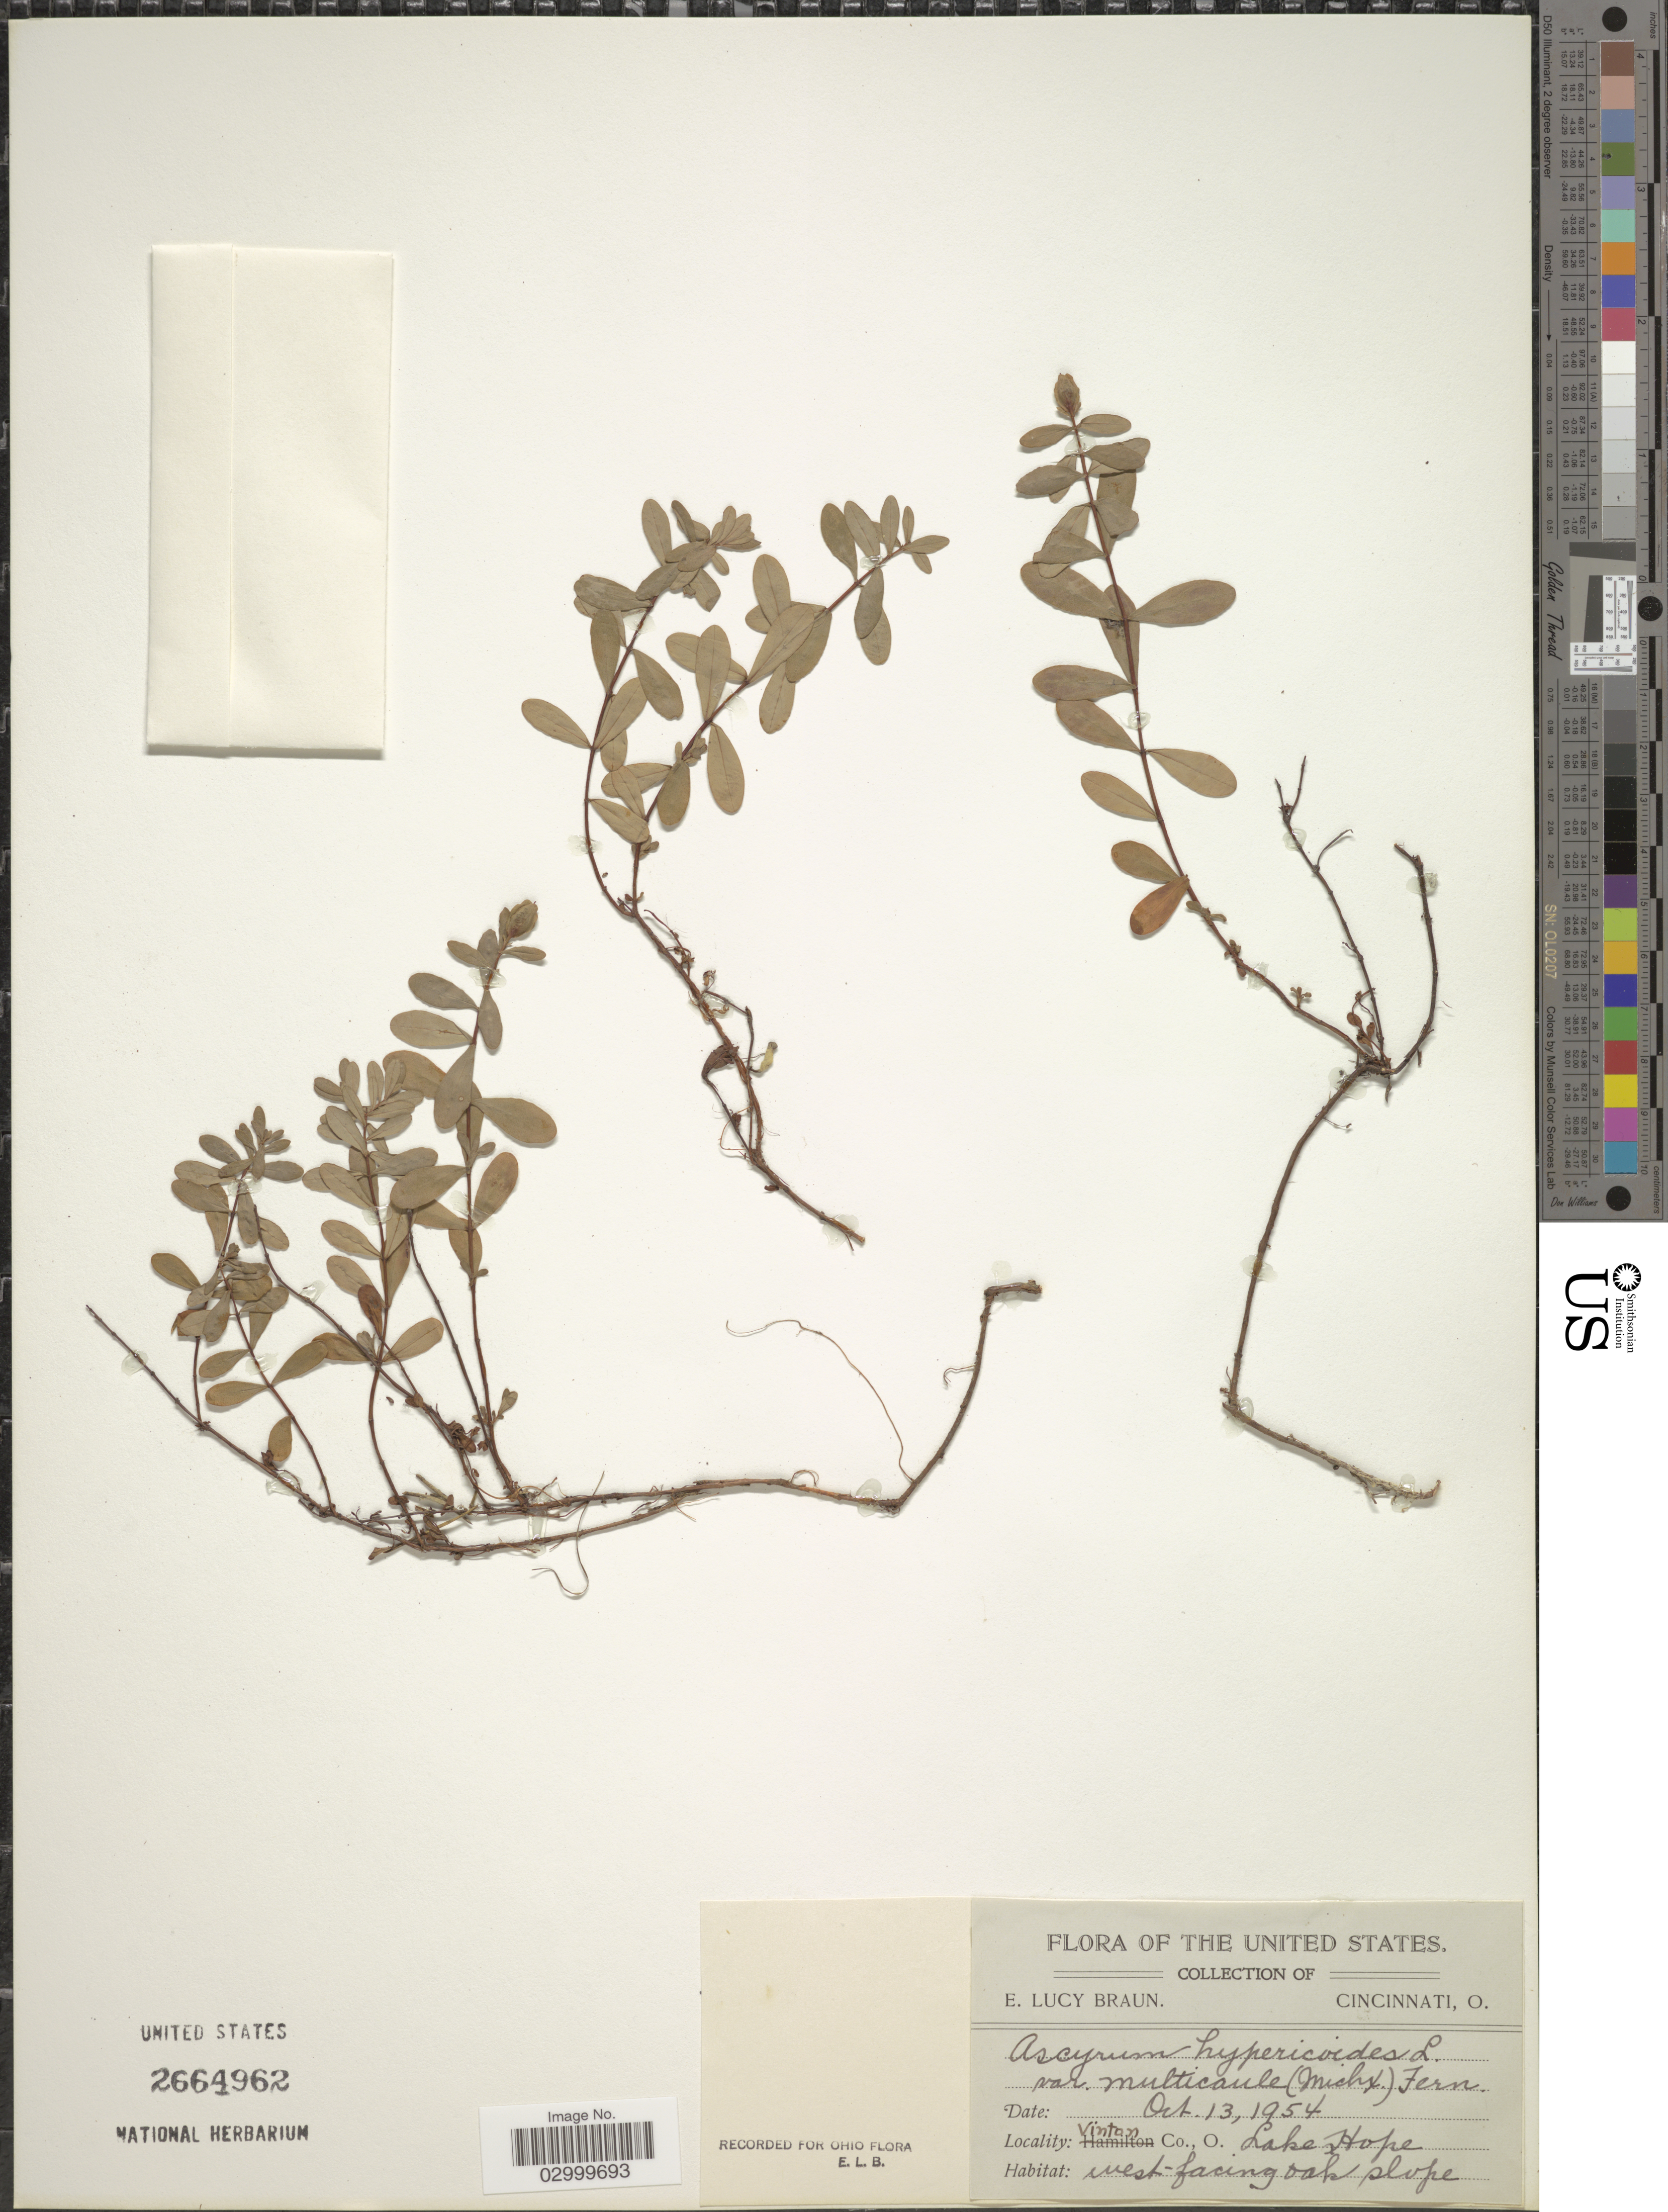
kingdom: Plantae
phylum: Tracheophyta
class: Magnoliopsida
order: Malpighiales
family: Hypericaceae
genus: Hypericum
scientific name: Hypericum stragulum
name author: W.P. Adams & N. Robson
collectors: E. L. Braun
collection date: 1954-10-13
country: United States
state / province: Ohio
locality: Vinton Co., Lake Hope.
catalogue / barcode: US 2664962